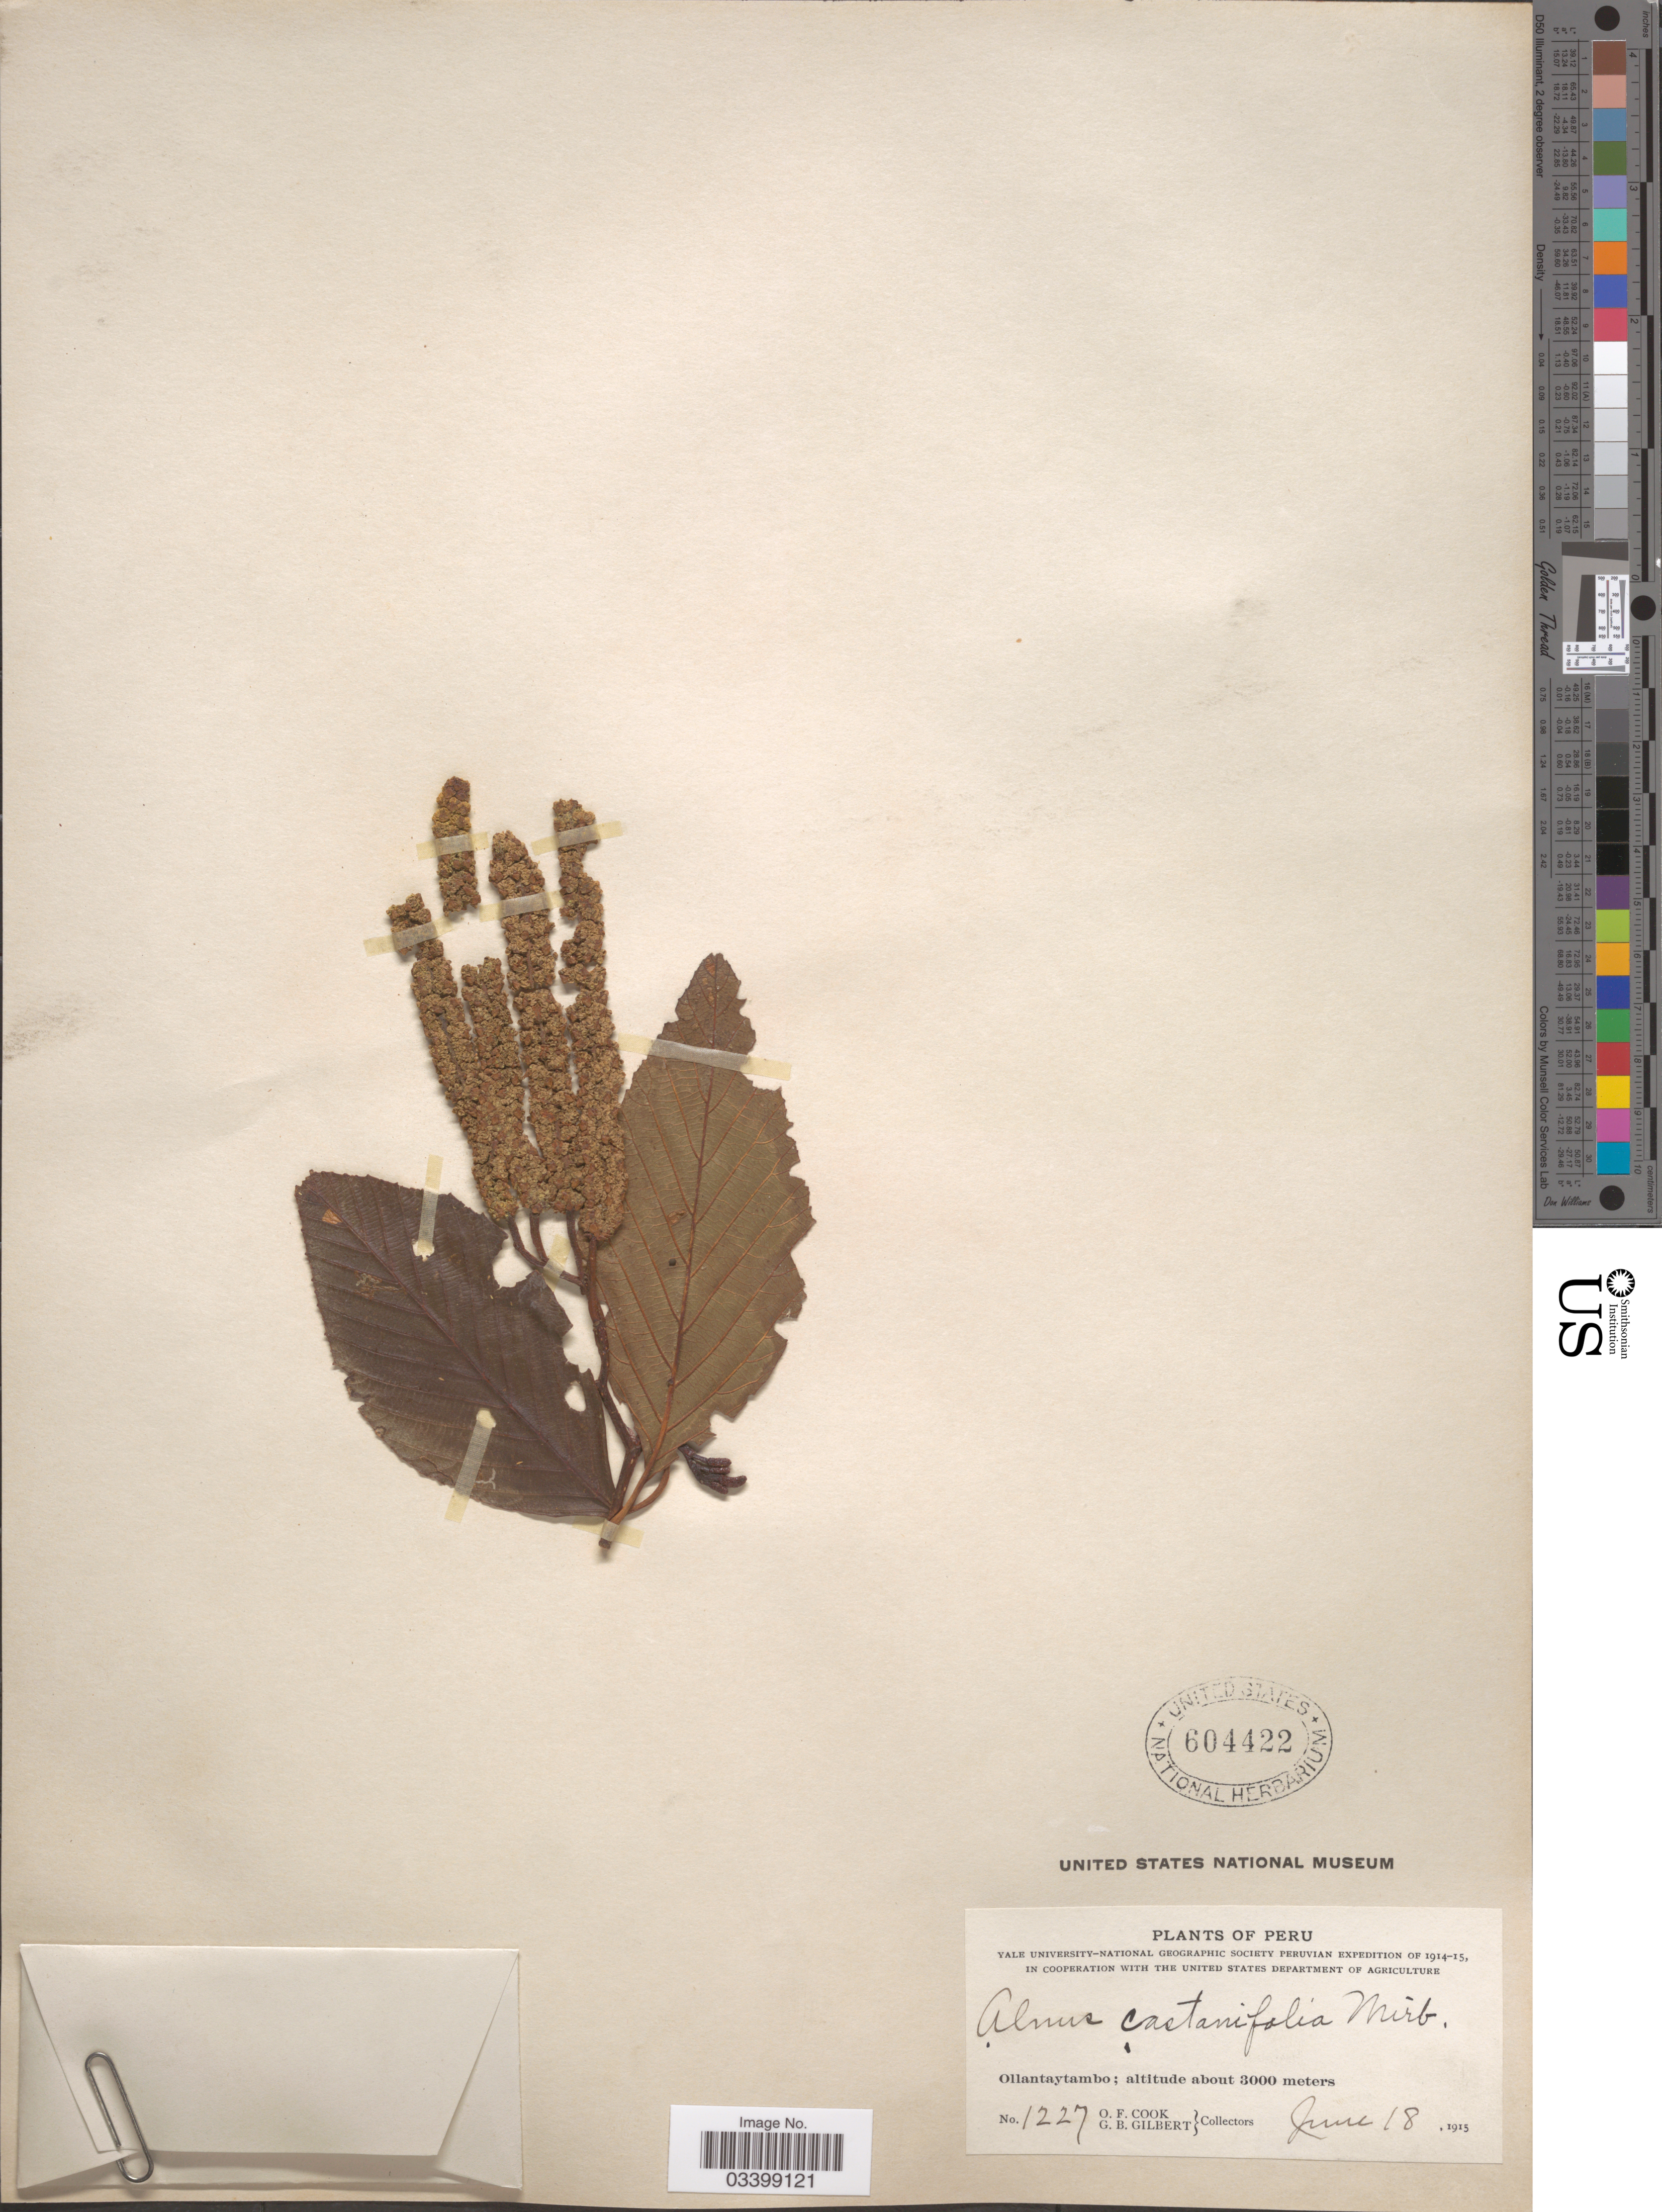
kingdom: Plantae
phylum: Tracheophyta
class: Magnoliopsida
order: Fagales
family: Betulaceae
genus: Alnus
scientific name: Alnus acuminata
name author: Kunth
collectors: O. F. Cook & G. B. Gilbert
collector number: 1227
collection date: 1915-06-18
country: Peru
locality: Ollantaytambo.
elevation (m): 3000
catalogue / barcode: US 604422